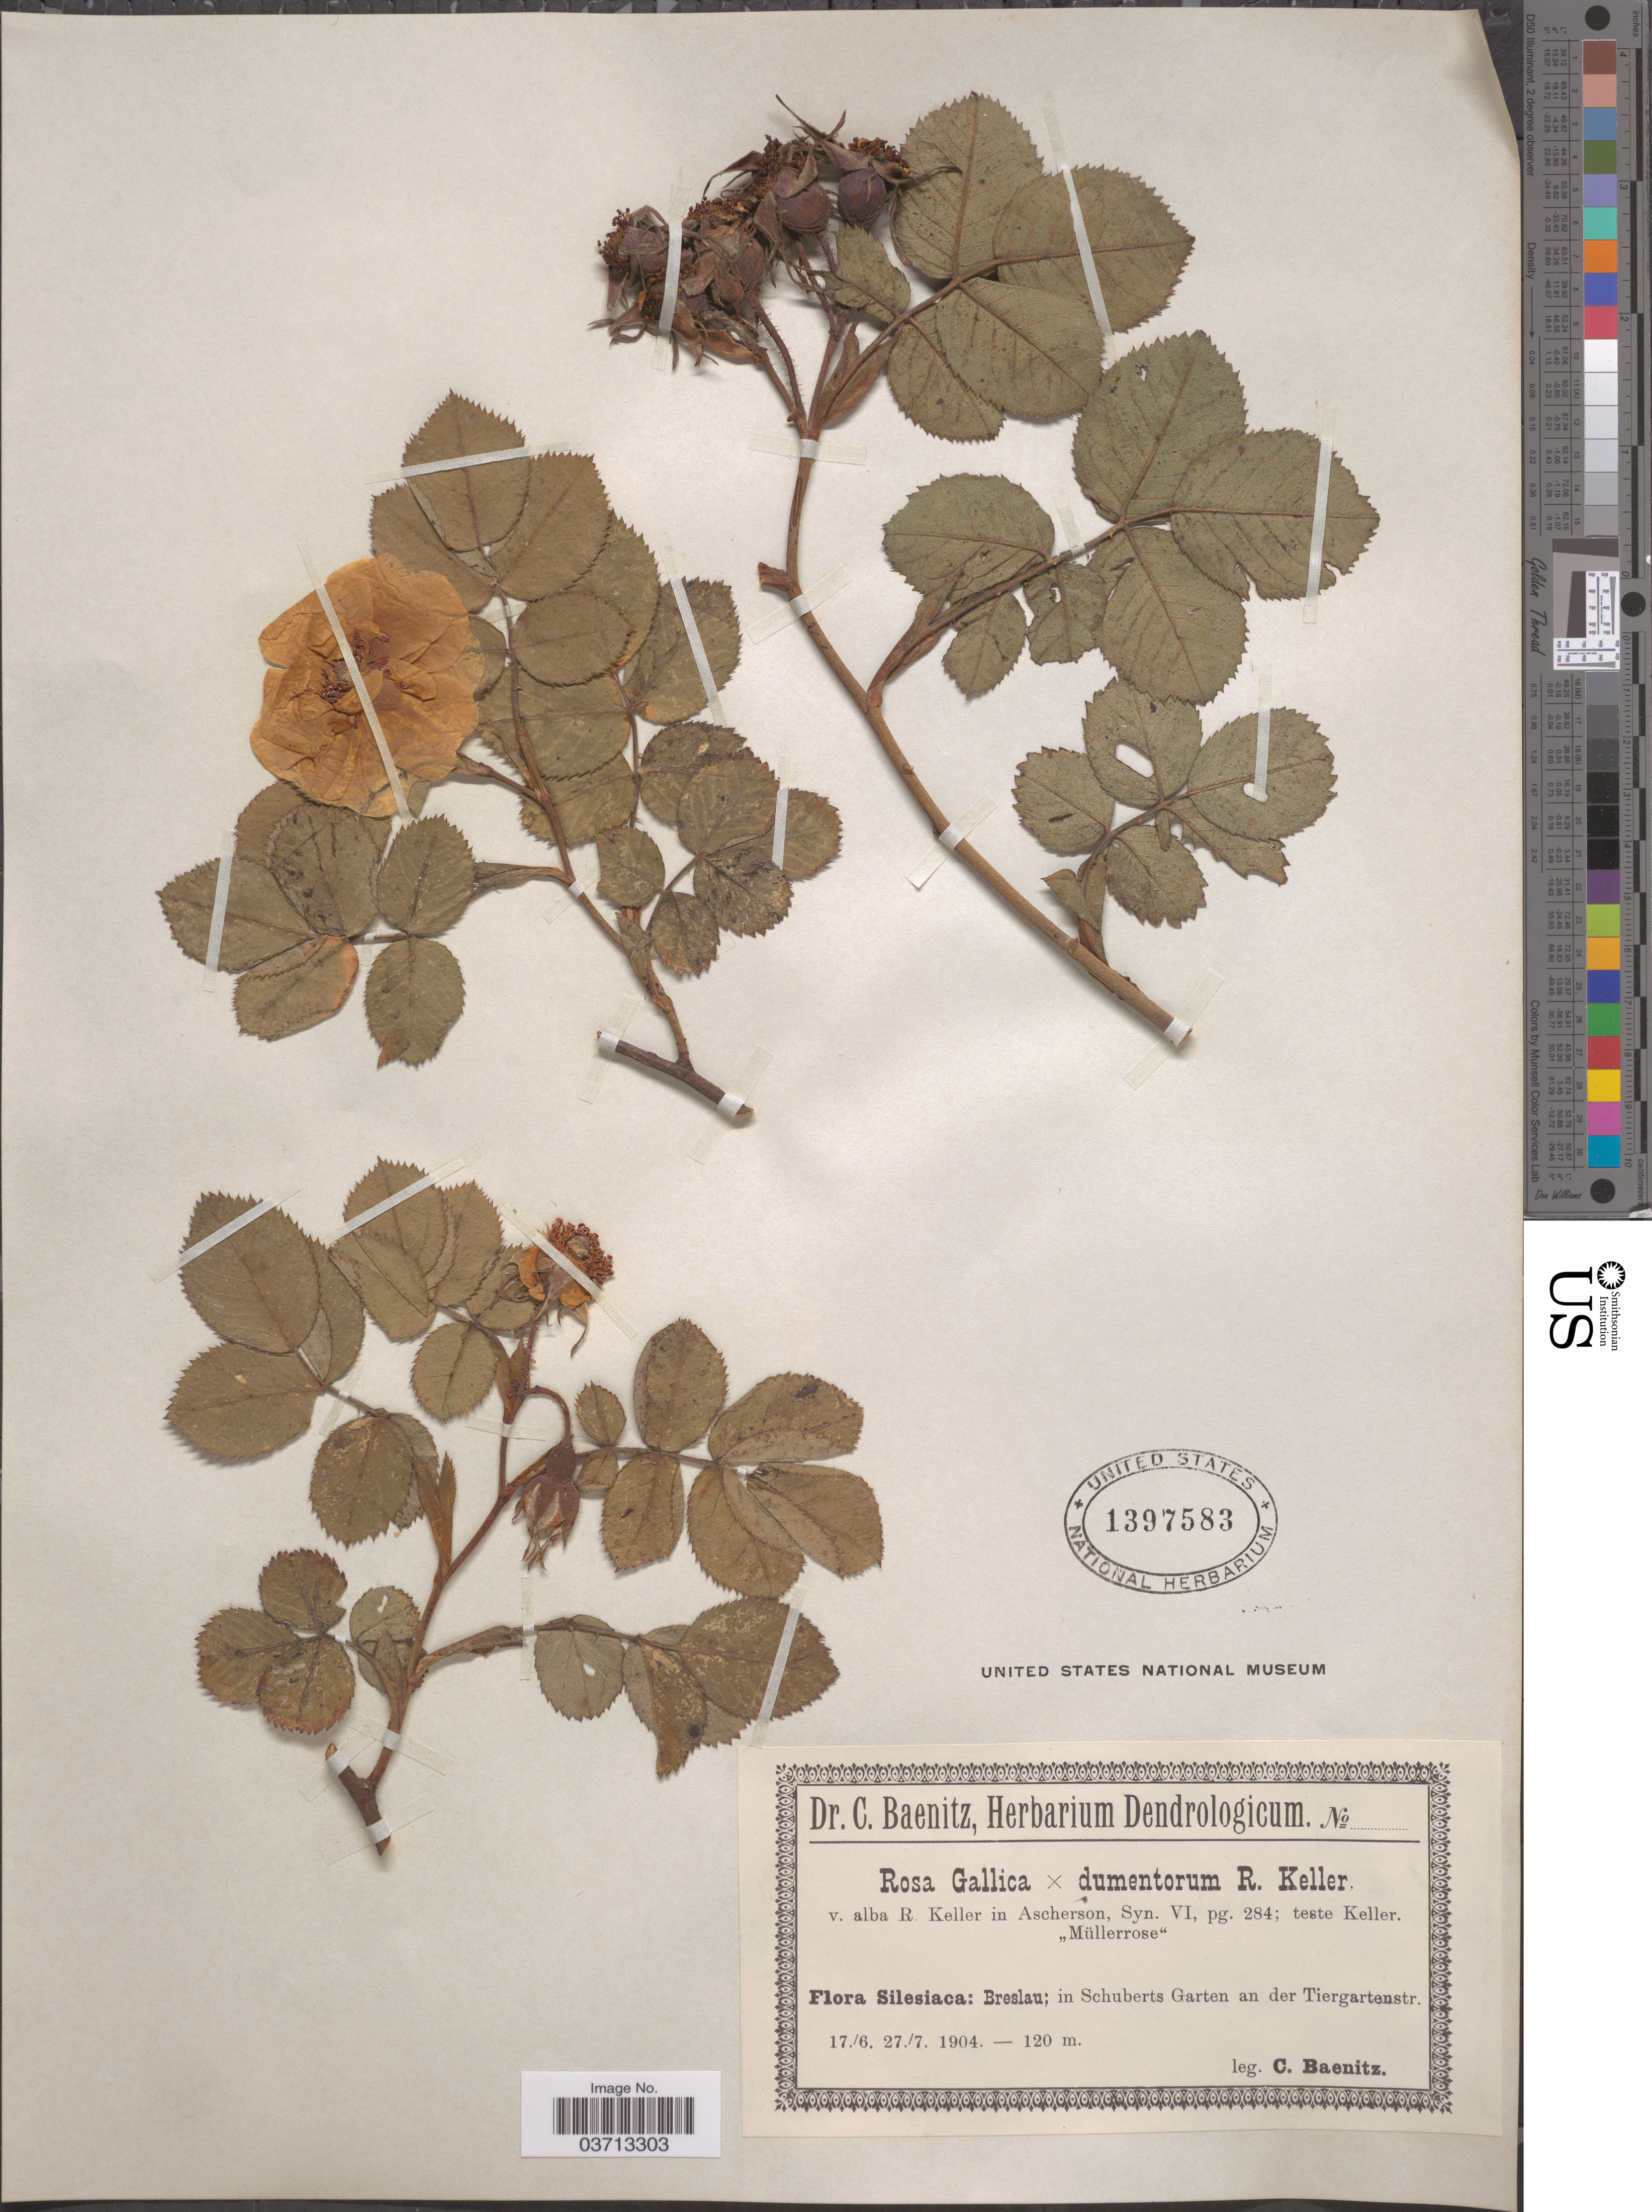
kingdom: Plantae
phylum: Tracheophyta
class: Magnoliopsida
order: Rosales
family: Rosaceae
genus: Rosa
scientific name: Rosa gallica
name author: L.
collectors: C. G. Baenitz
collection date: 1904-06-17/1904-07-27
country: Poland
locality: Silesiaca: Breslau; in Schuberts Garten an der Tiergartenstr.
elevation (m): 120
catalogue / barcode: US 1397583